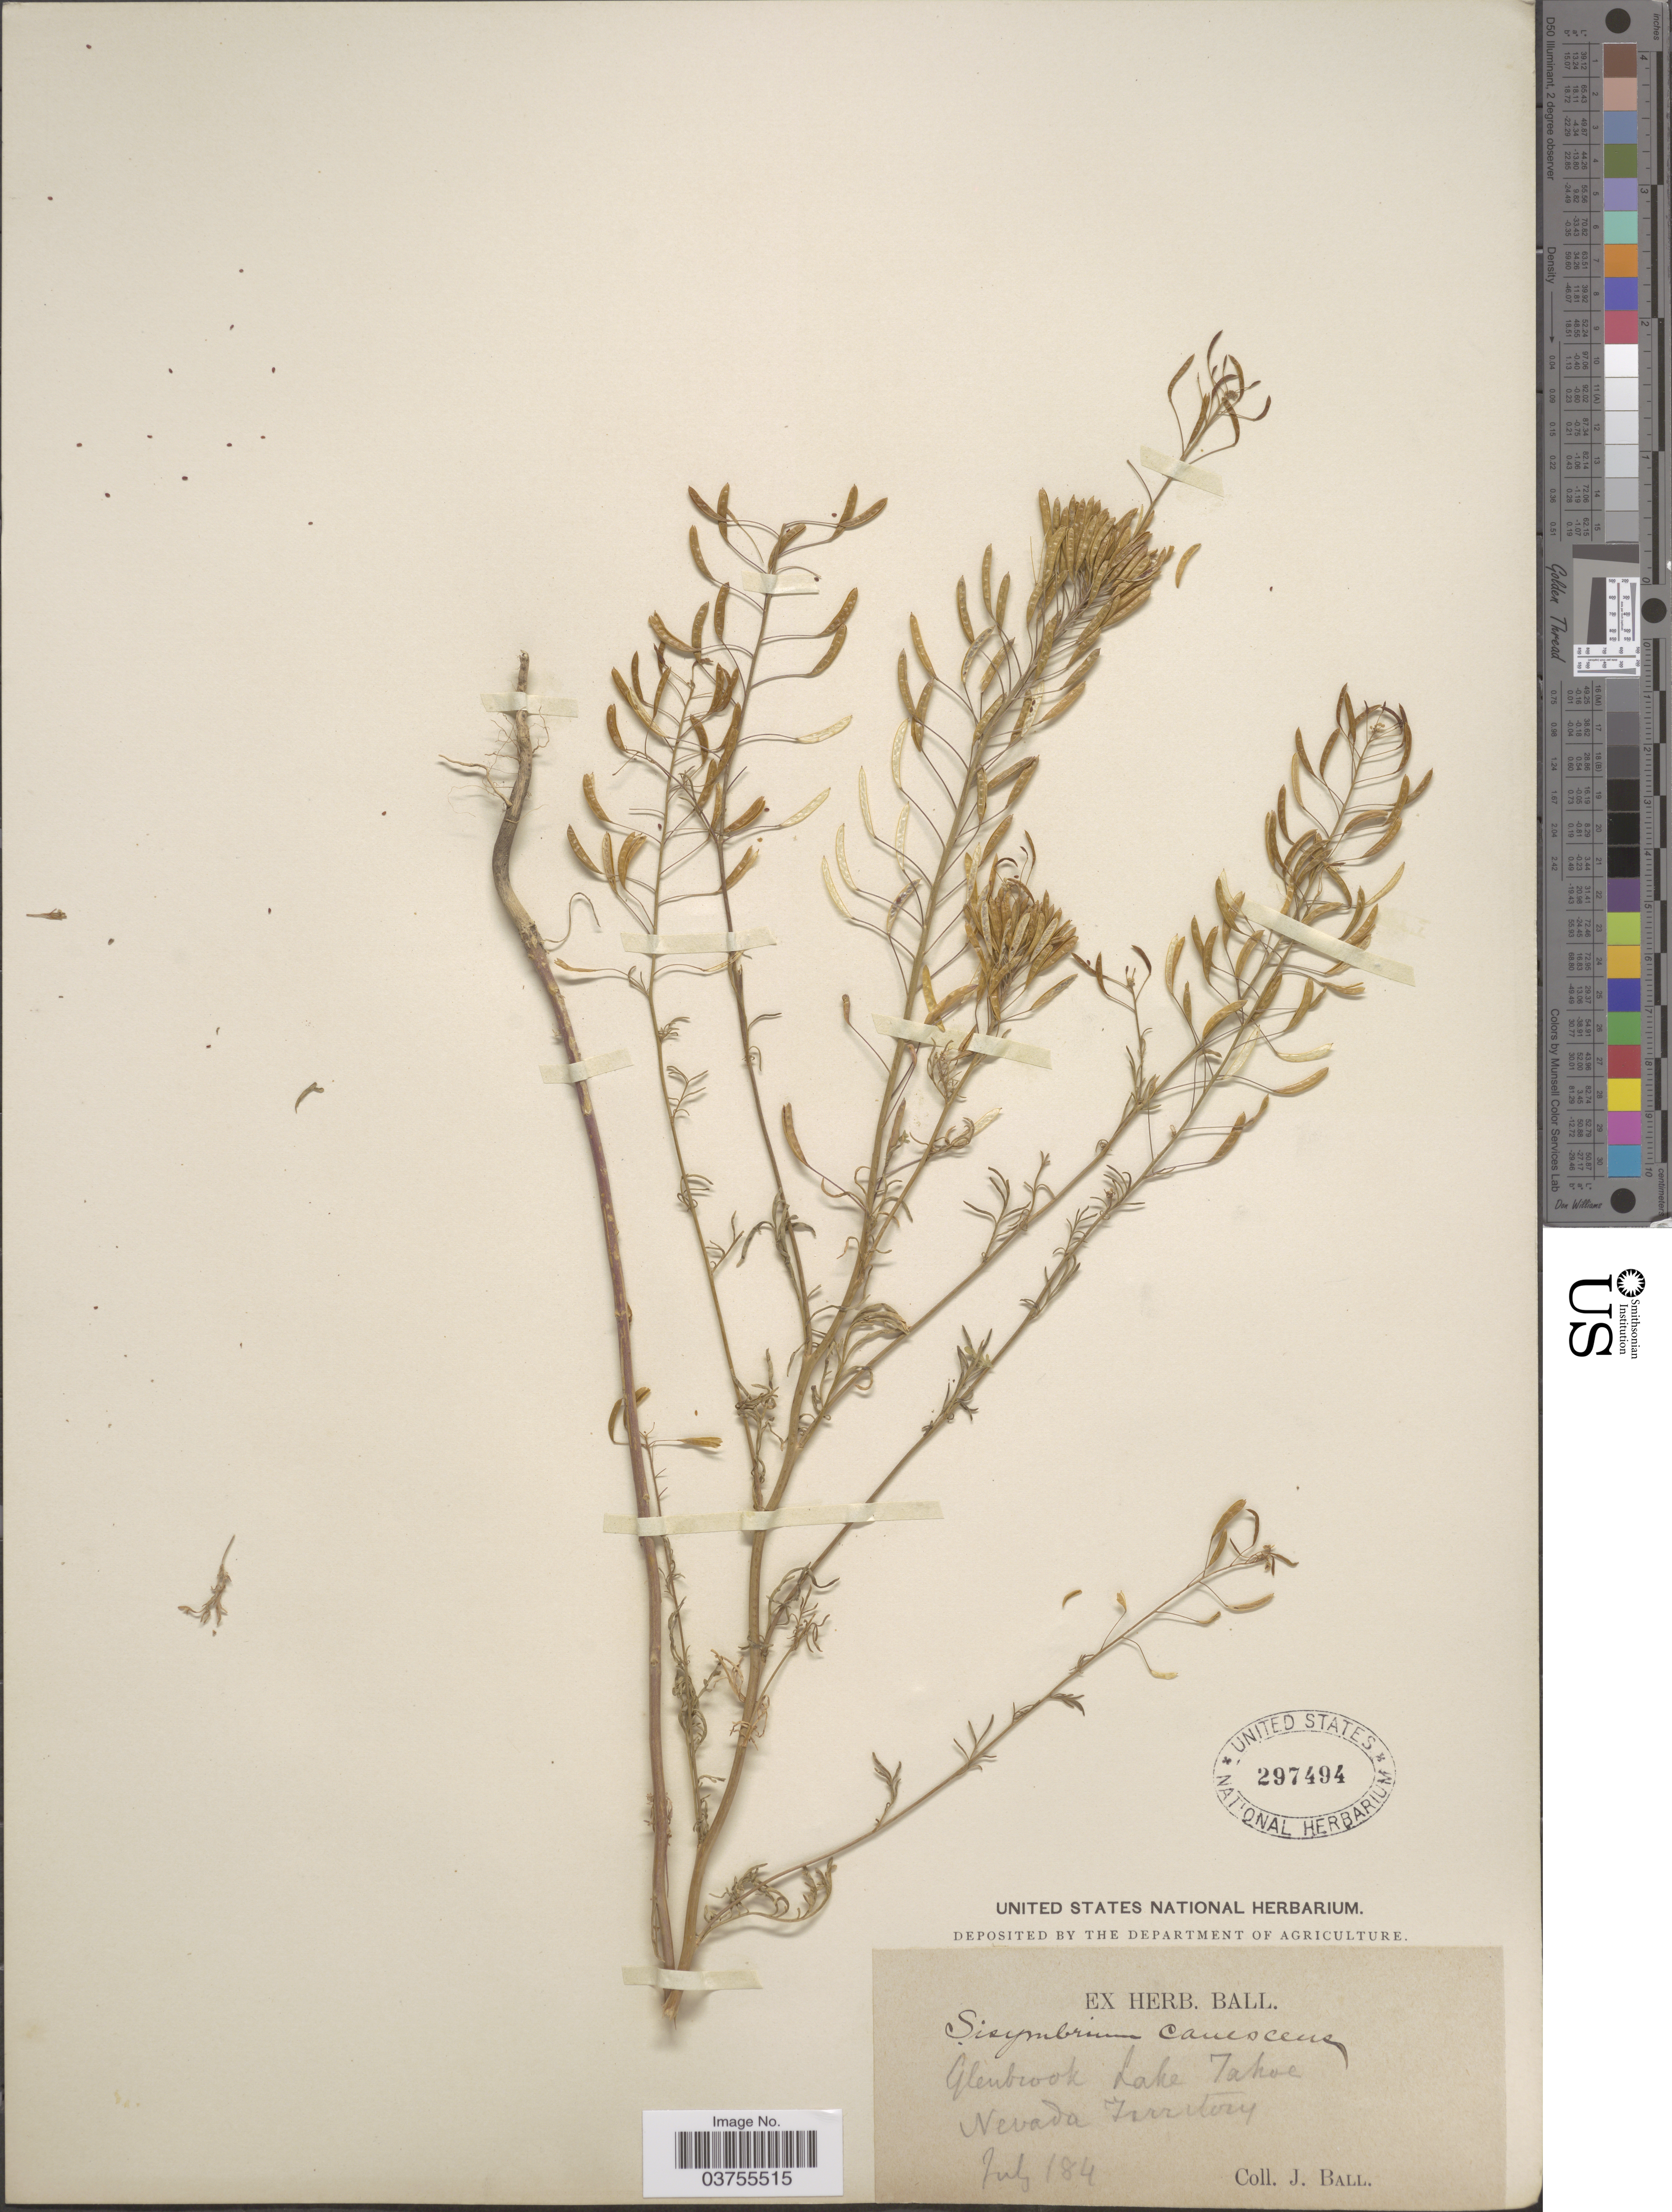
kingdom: Plantae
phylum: Tracheophyta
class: Magnoliopsida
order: Brassicales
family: Brassicaceae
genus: Descurainia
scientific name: Descurainia sp.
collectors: J. Ball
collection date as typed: July 184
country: United States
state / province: Nevada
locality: Glenbrook Lake Tahoe. Nevada Territory.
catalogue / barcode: US 297494